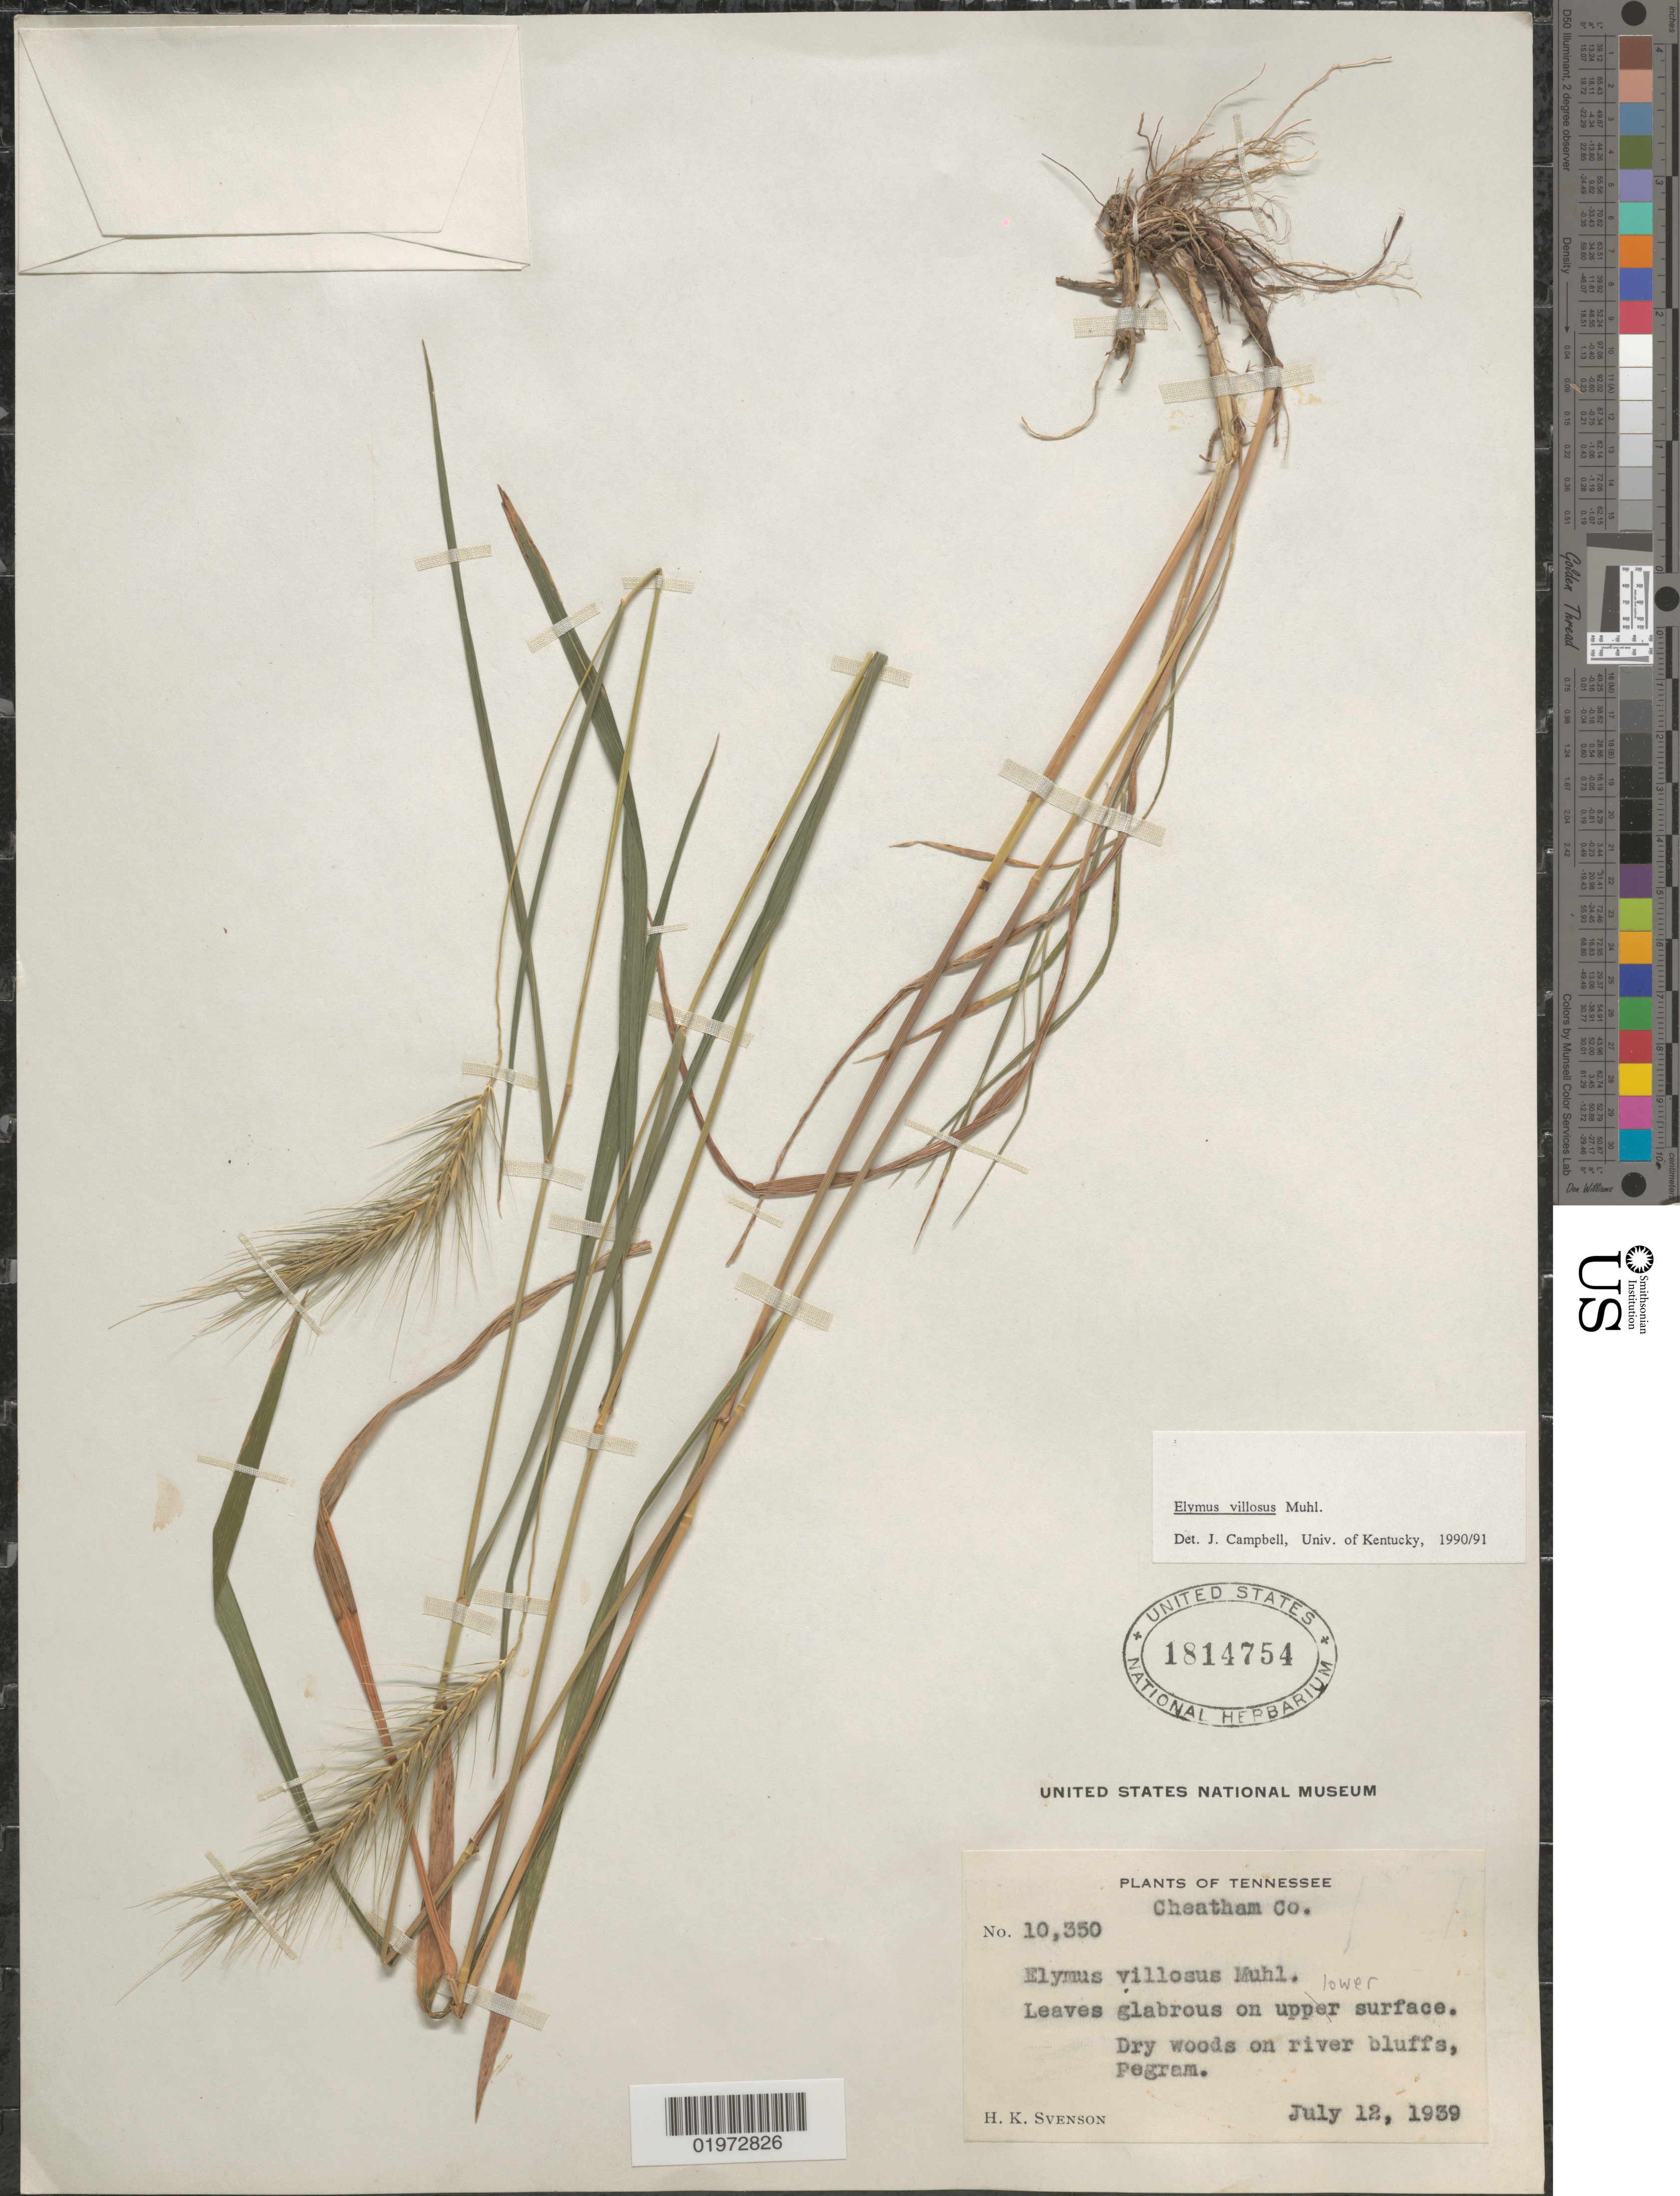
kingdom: Plantae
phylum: Tracheophyta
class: Liliopsida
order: Poales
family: Poaceae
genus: Elymus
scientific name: Elymus villosus var. arkansanus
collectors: H. K. Svenson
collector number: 10350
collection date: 1939-07-12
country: United States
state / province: Tennessee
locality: Cheatham Co. Dry woods on river bluffs, Pegram.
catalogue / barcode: US 1814754